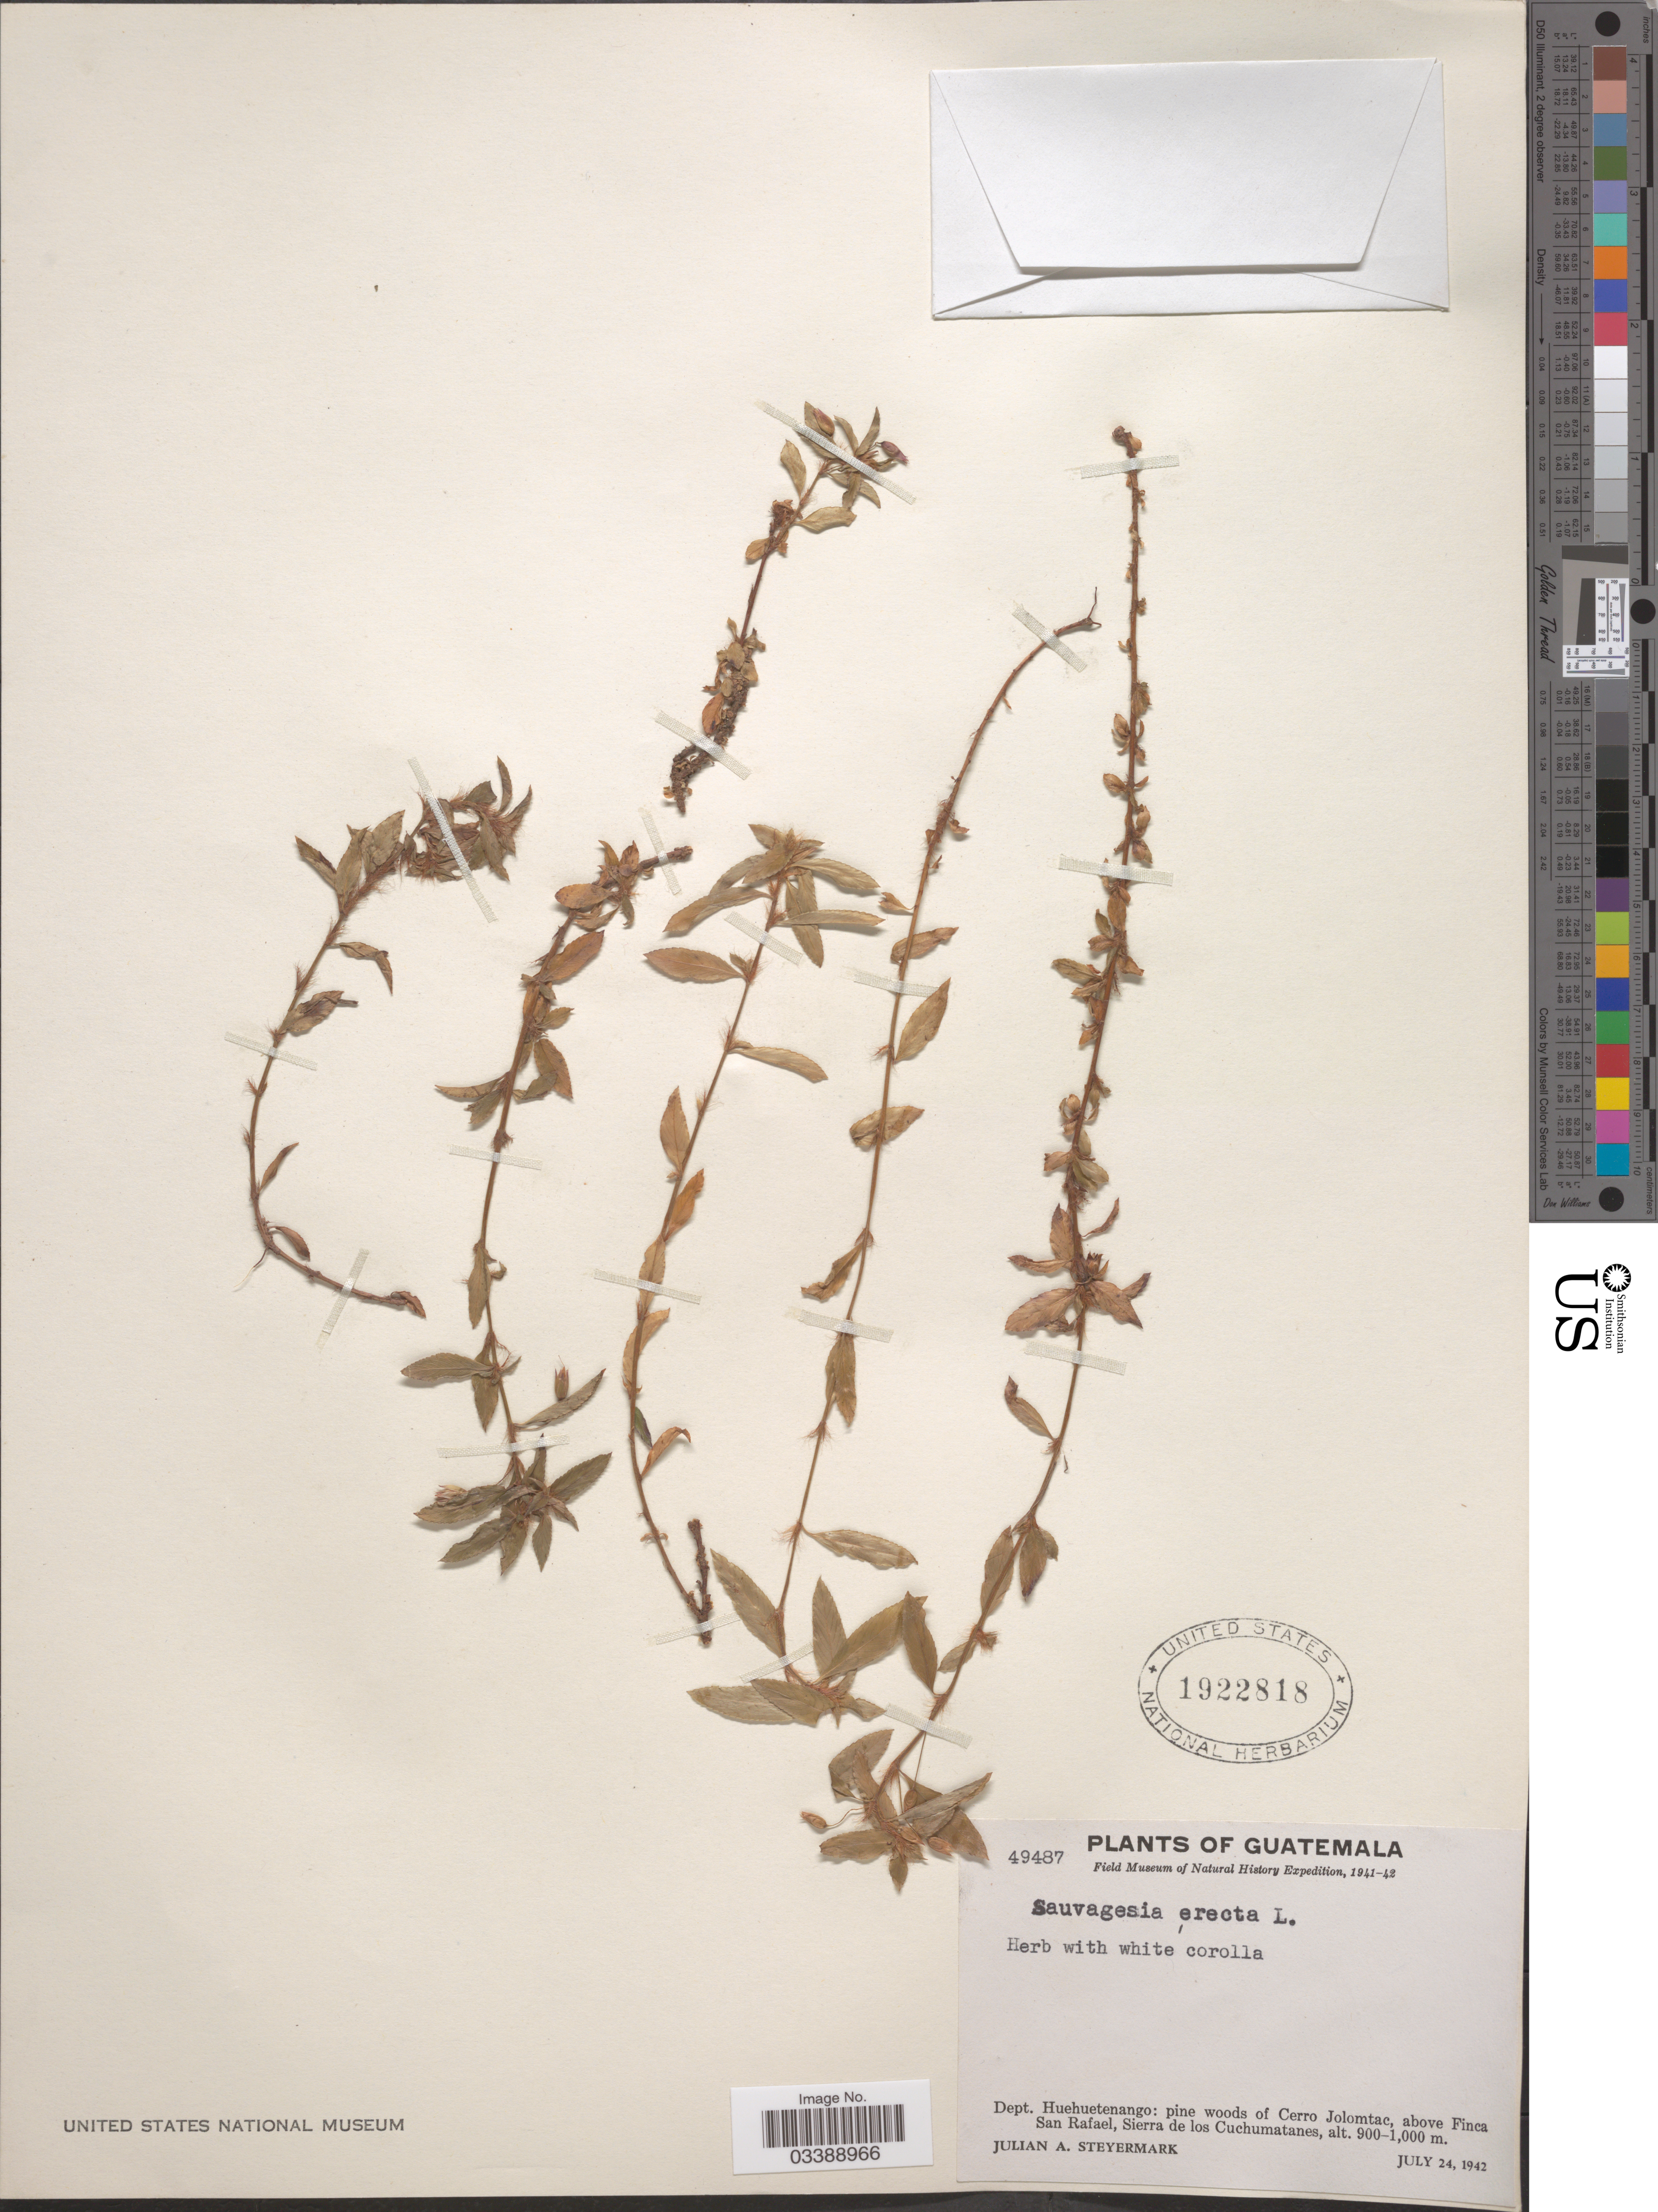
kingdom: Plantae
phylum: Tracheophyta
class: Magnoliopsida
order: Malpighiales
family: Ochnaceae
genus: Sauvagesia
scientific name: Sauvagesia erecta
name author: L.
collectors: J. Steyermark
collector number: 49487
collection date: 1942-07-24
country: Guatemala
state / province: Huehuetenango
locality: Dept. Huehuetenango: pine woods of Cerro Jolomtac, above Finca San Rafael, Sierra de los Cuchumatanes.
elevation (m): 900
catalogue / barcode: US 1922818